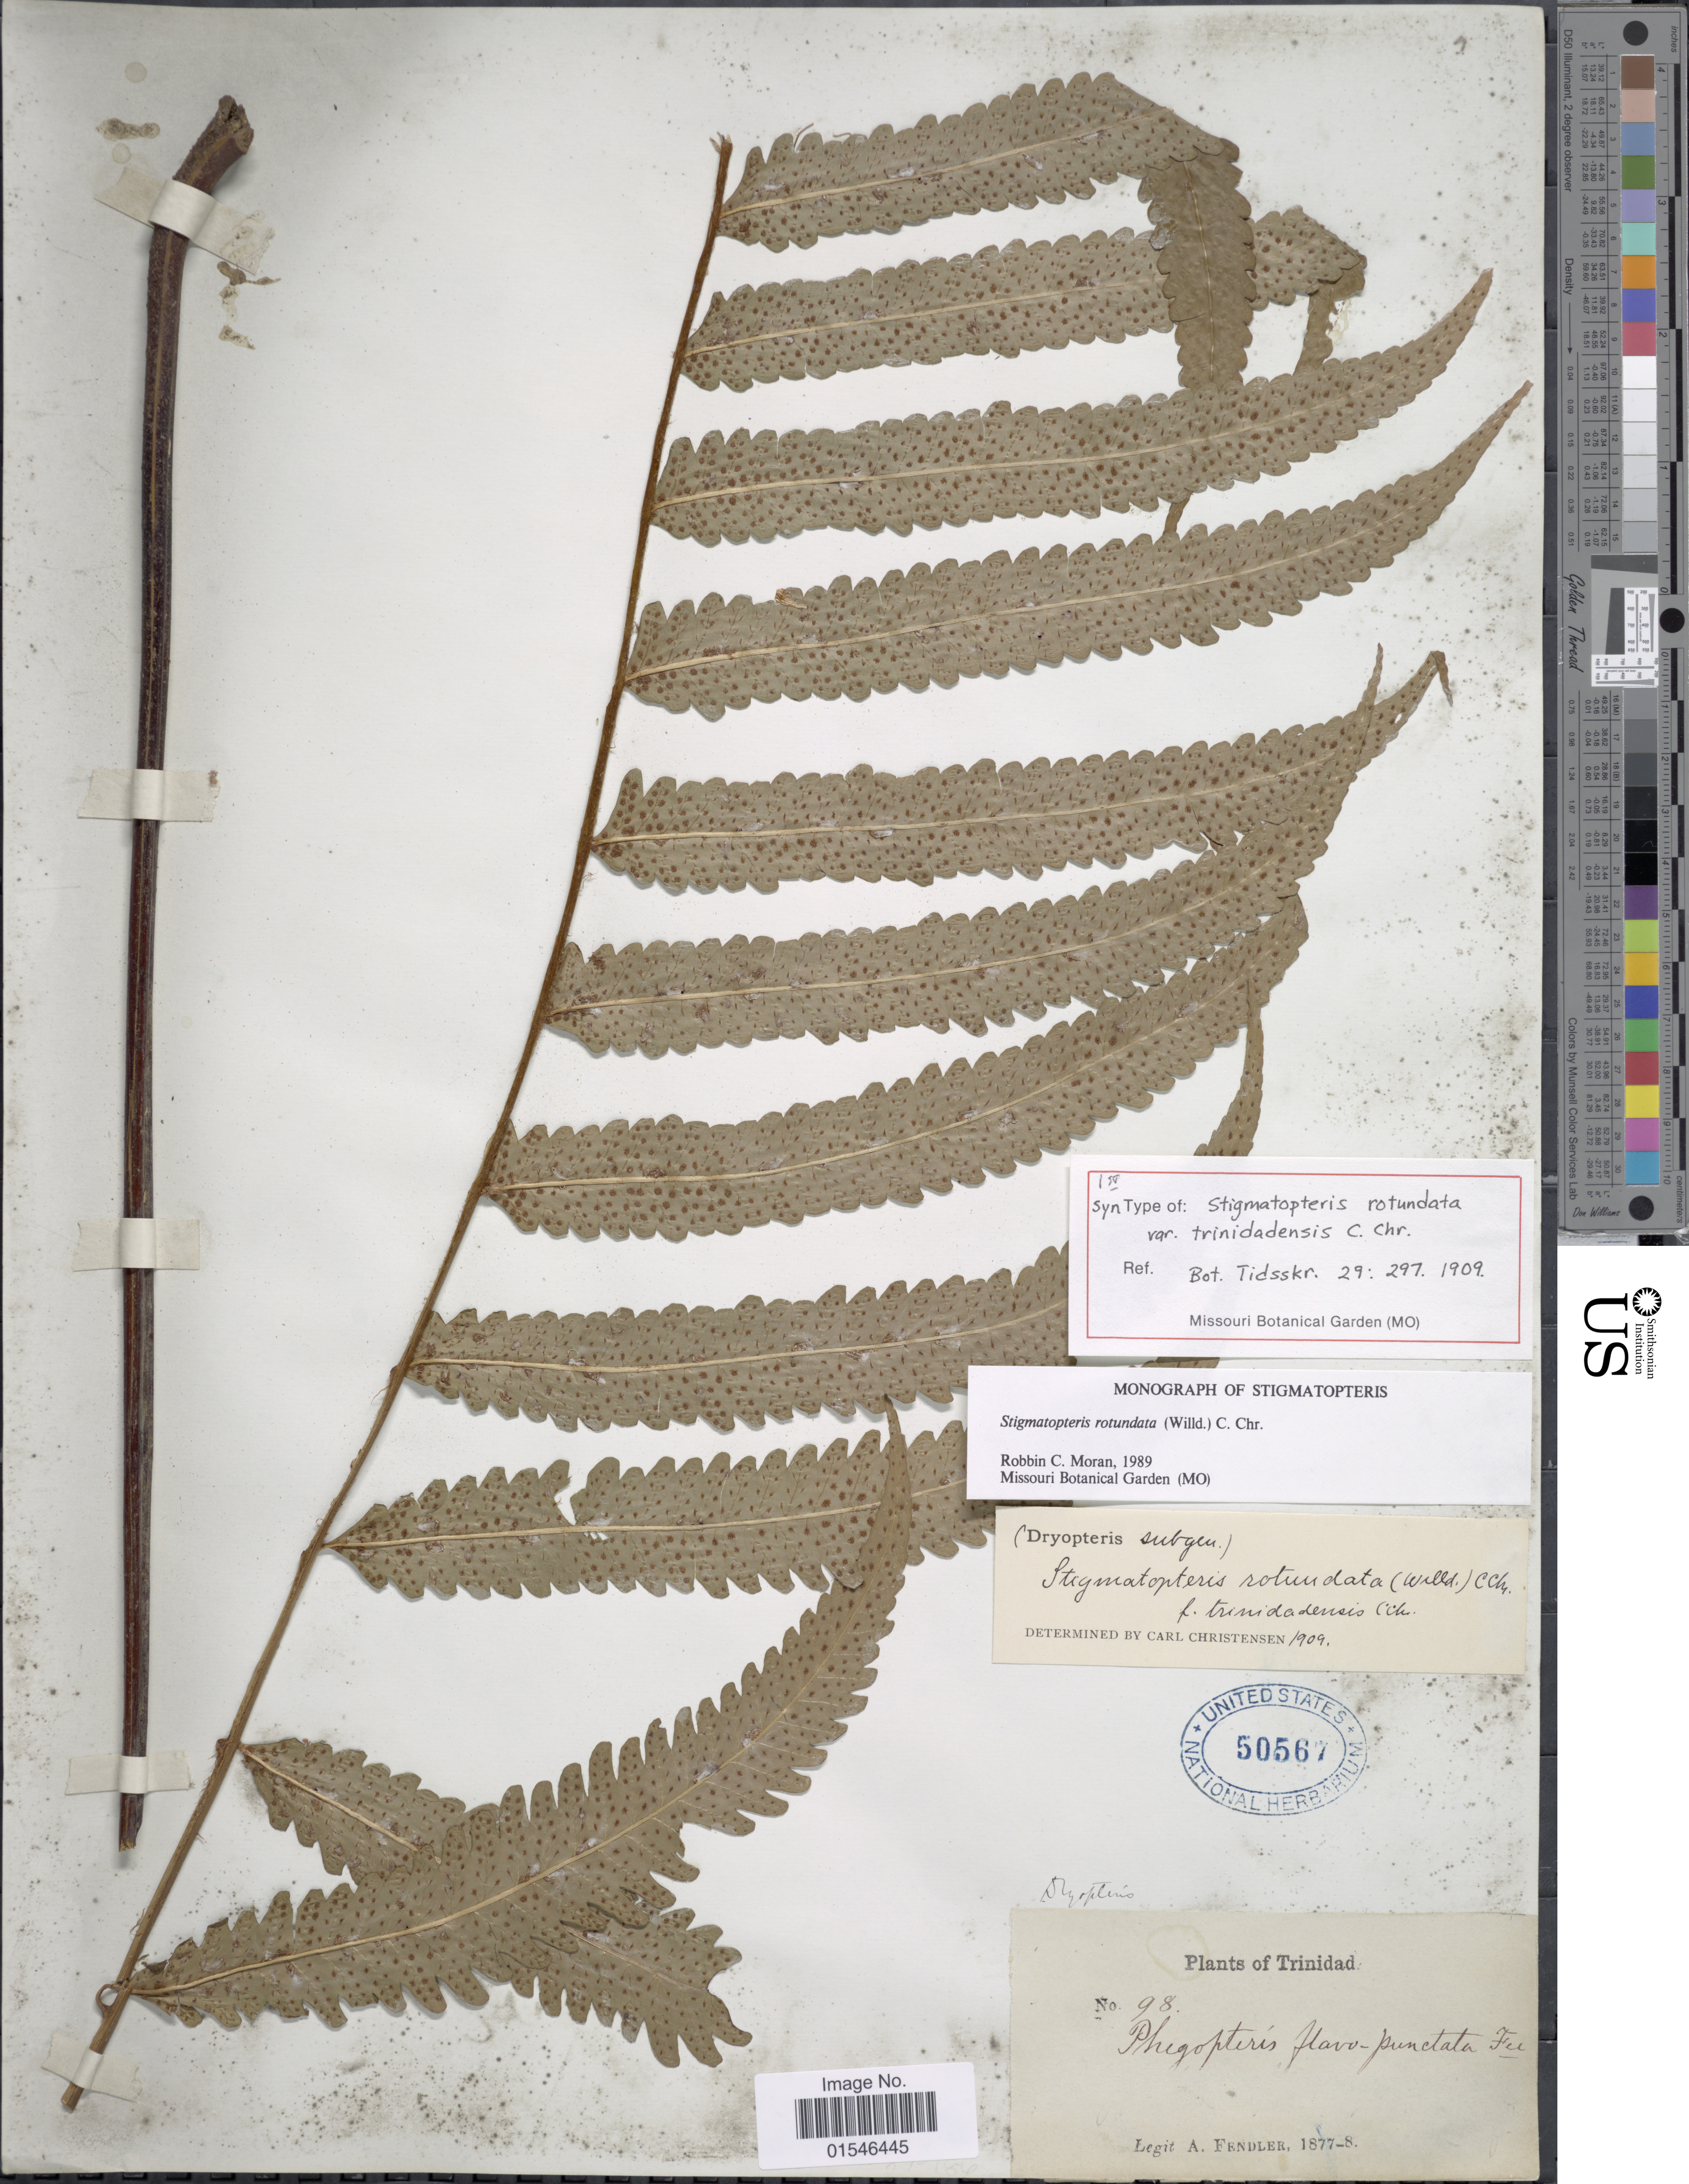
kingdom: Plantae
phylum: Tracheophyta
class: Polypodiopsida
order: Polypodiales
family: Dryopteridaceae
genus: Stigmatopteris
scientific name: Stigmatopteris rotundata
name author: (Willd.) C. Chr.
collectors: A. Fendler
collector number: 98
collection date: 1877/1878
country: Trinidad and Tobago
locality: Trinidad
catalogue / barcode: US 50567